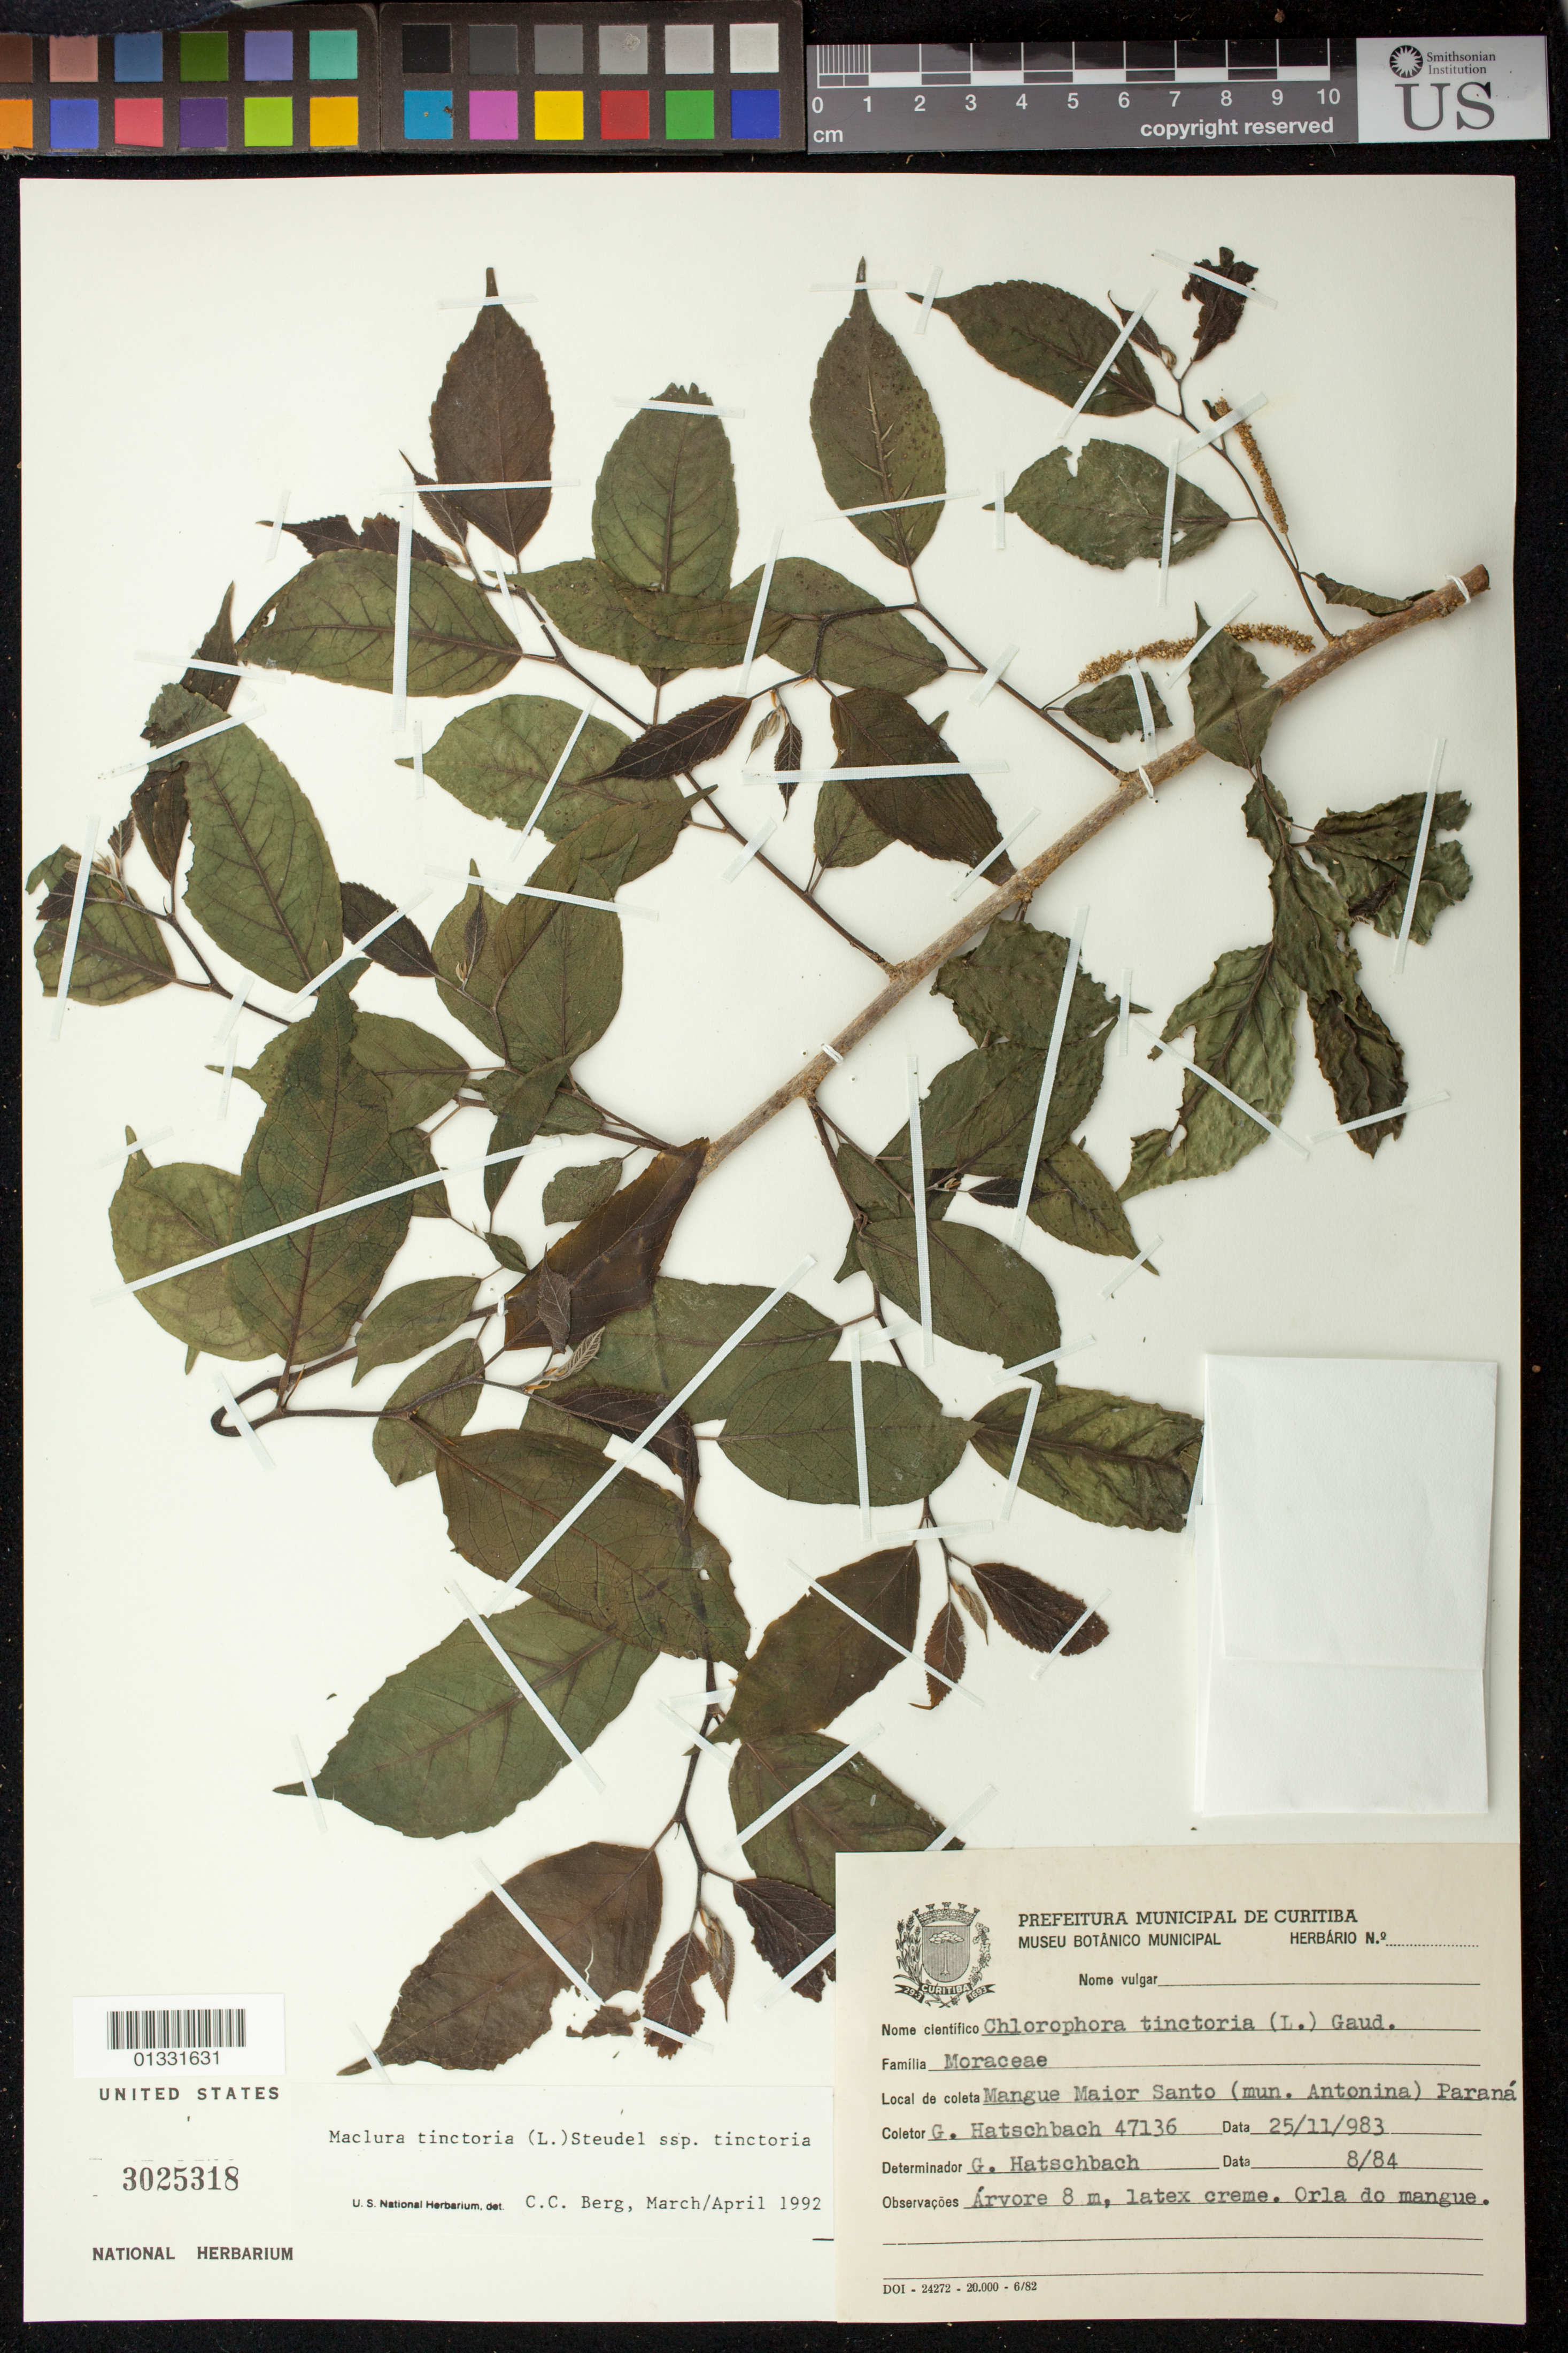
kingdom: Plantae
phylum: Tracheophyta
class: Magnoliopsida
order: Rosales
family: Moraceae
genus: Maclura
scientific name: Maclura tinctoria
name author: (L.) D. Don ex Steud.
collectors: G. Hatschbach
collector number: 47136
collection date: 1983-11-25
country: Brazil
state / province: Paraná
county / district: Antonina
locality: Mangue Maior Santo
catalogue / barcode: US 3025318